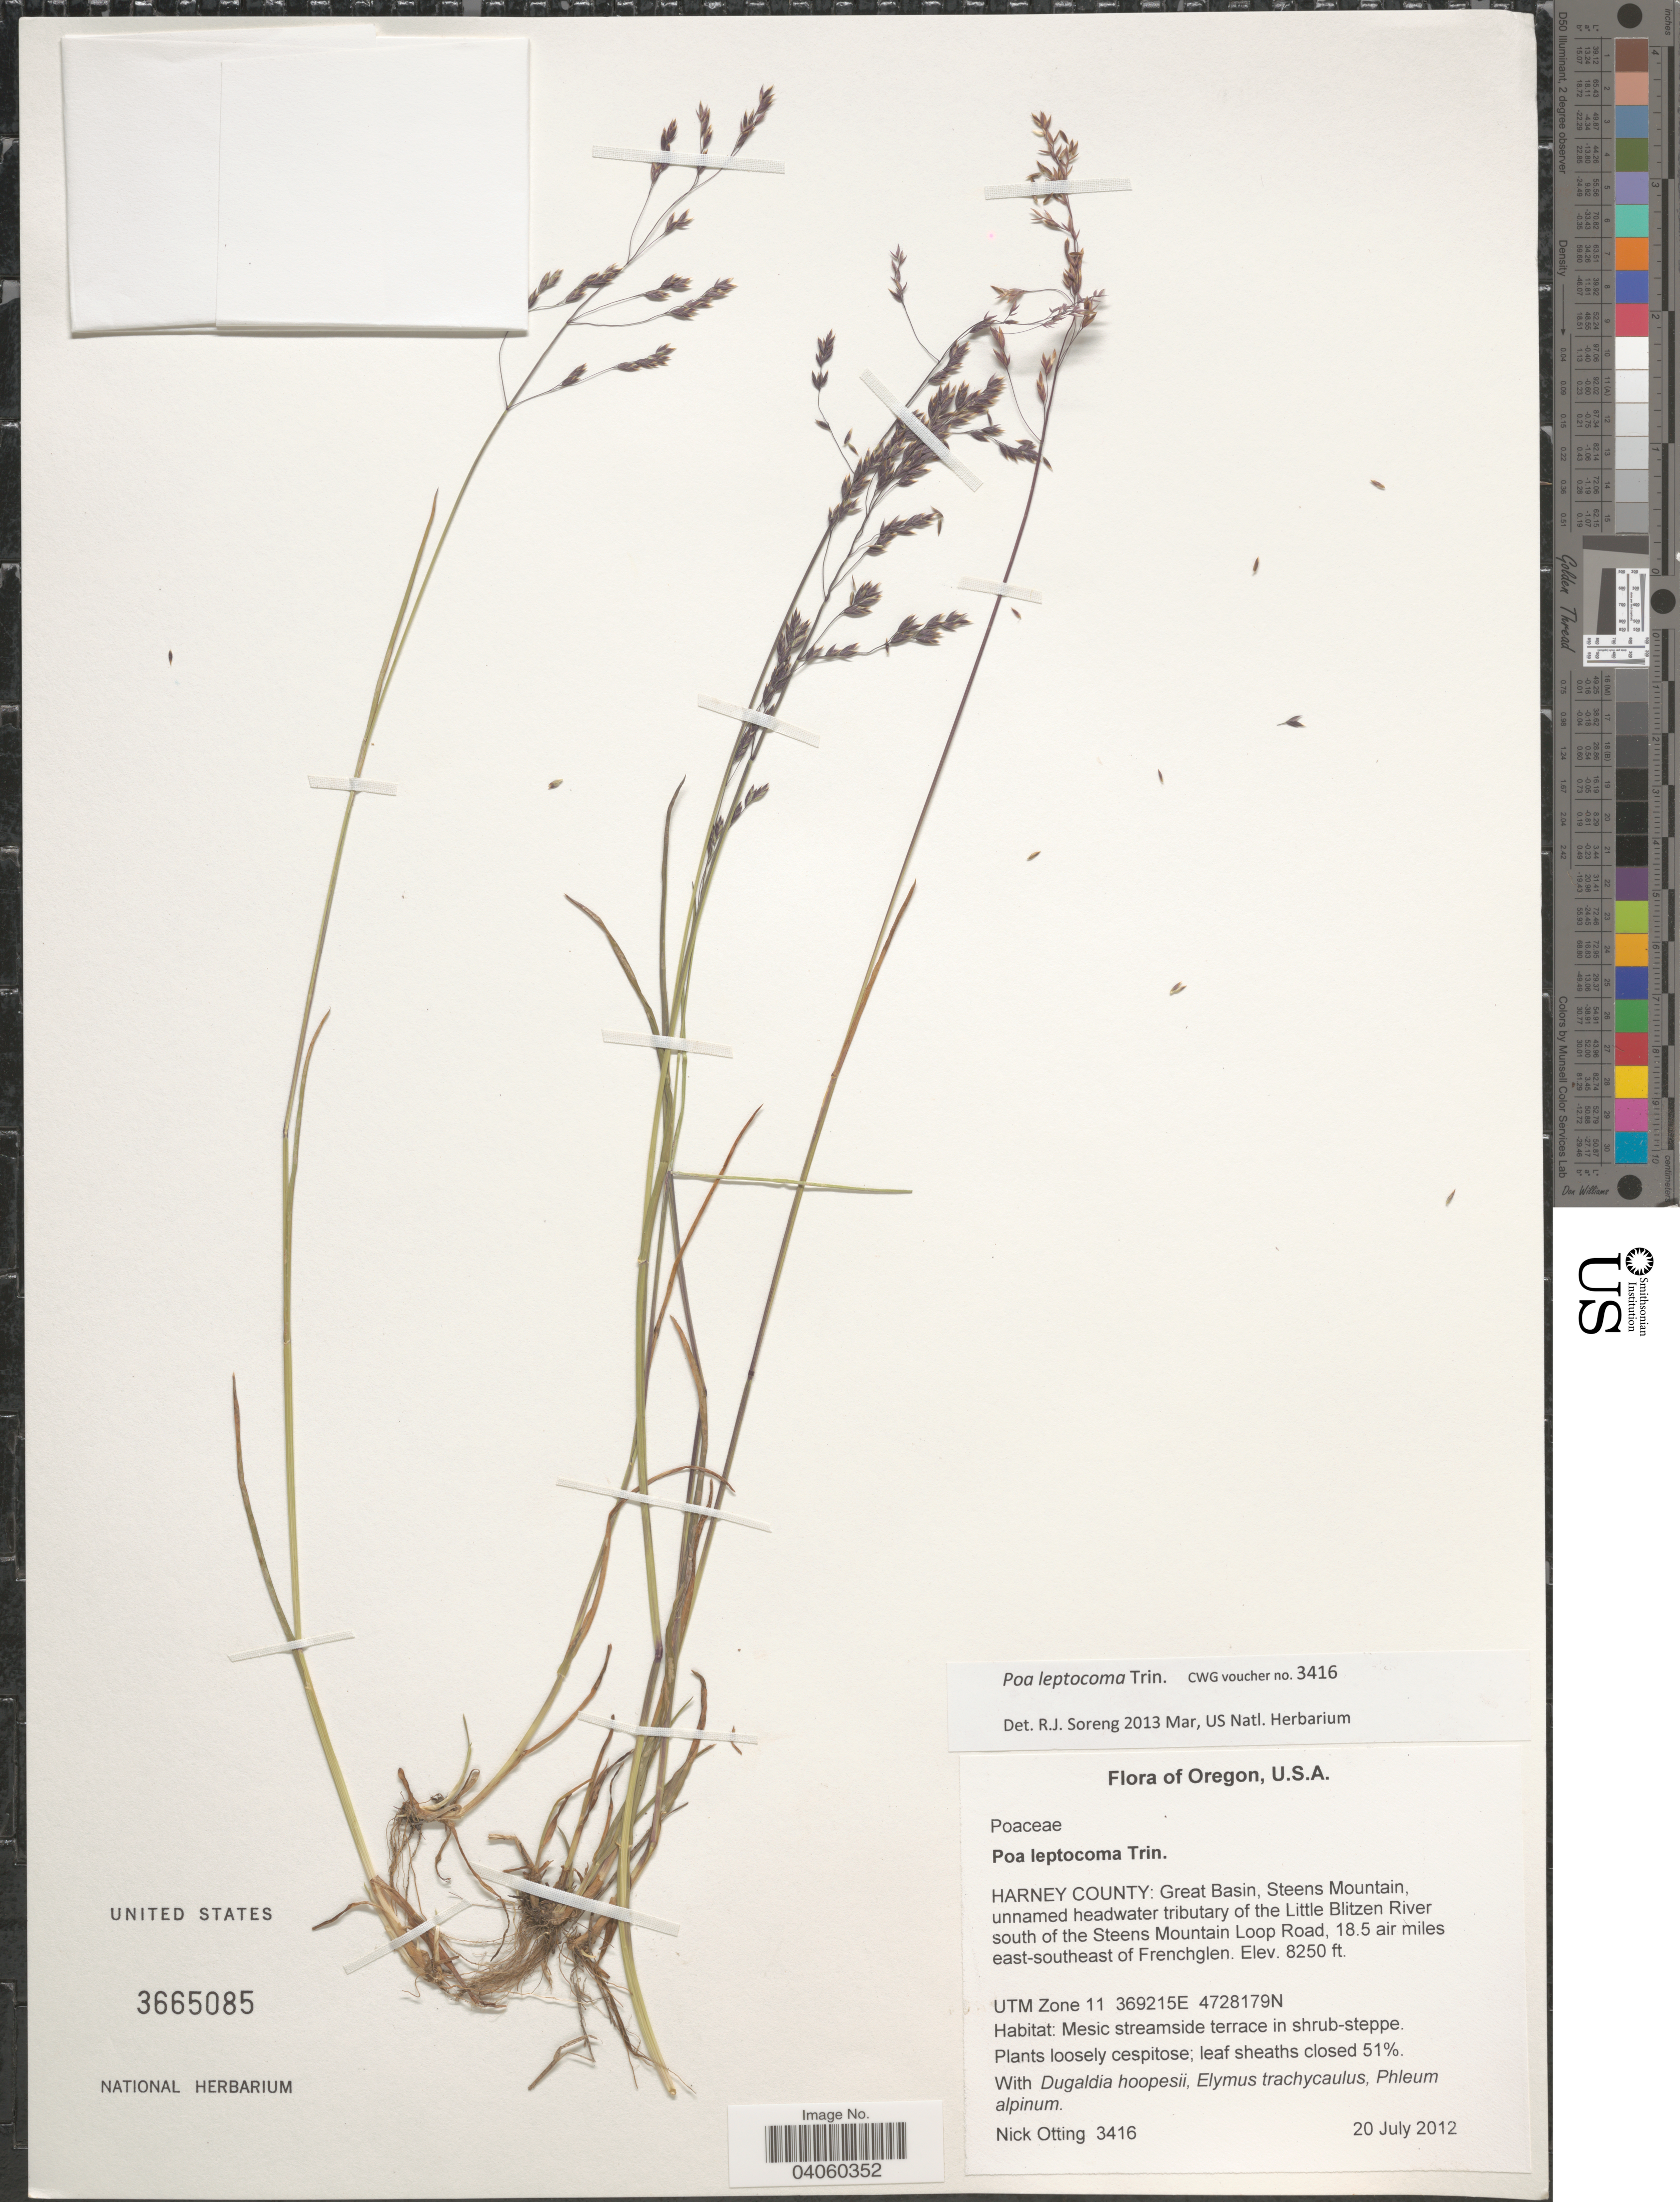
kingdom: Plantae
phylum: Tracheophyta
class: Liliopsida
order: Poales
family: Poaceae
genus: Poa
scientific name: Poa leptocoma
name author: Trin.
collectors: N. Otting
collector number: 3416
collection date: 2012-07-20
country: United States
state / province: Oregon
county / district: Harney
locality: Harney County: Great Basin, Steens Mountain, unnamed headwater tributary of the Little Blitzen River south of the Steens Mountain Loop Road, 18.5 air miles east-southeast of Frenchglen. UTM Zone 11.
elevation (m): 2515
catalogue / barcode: US 3665085